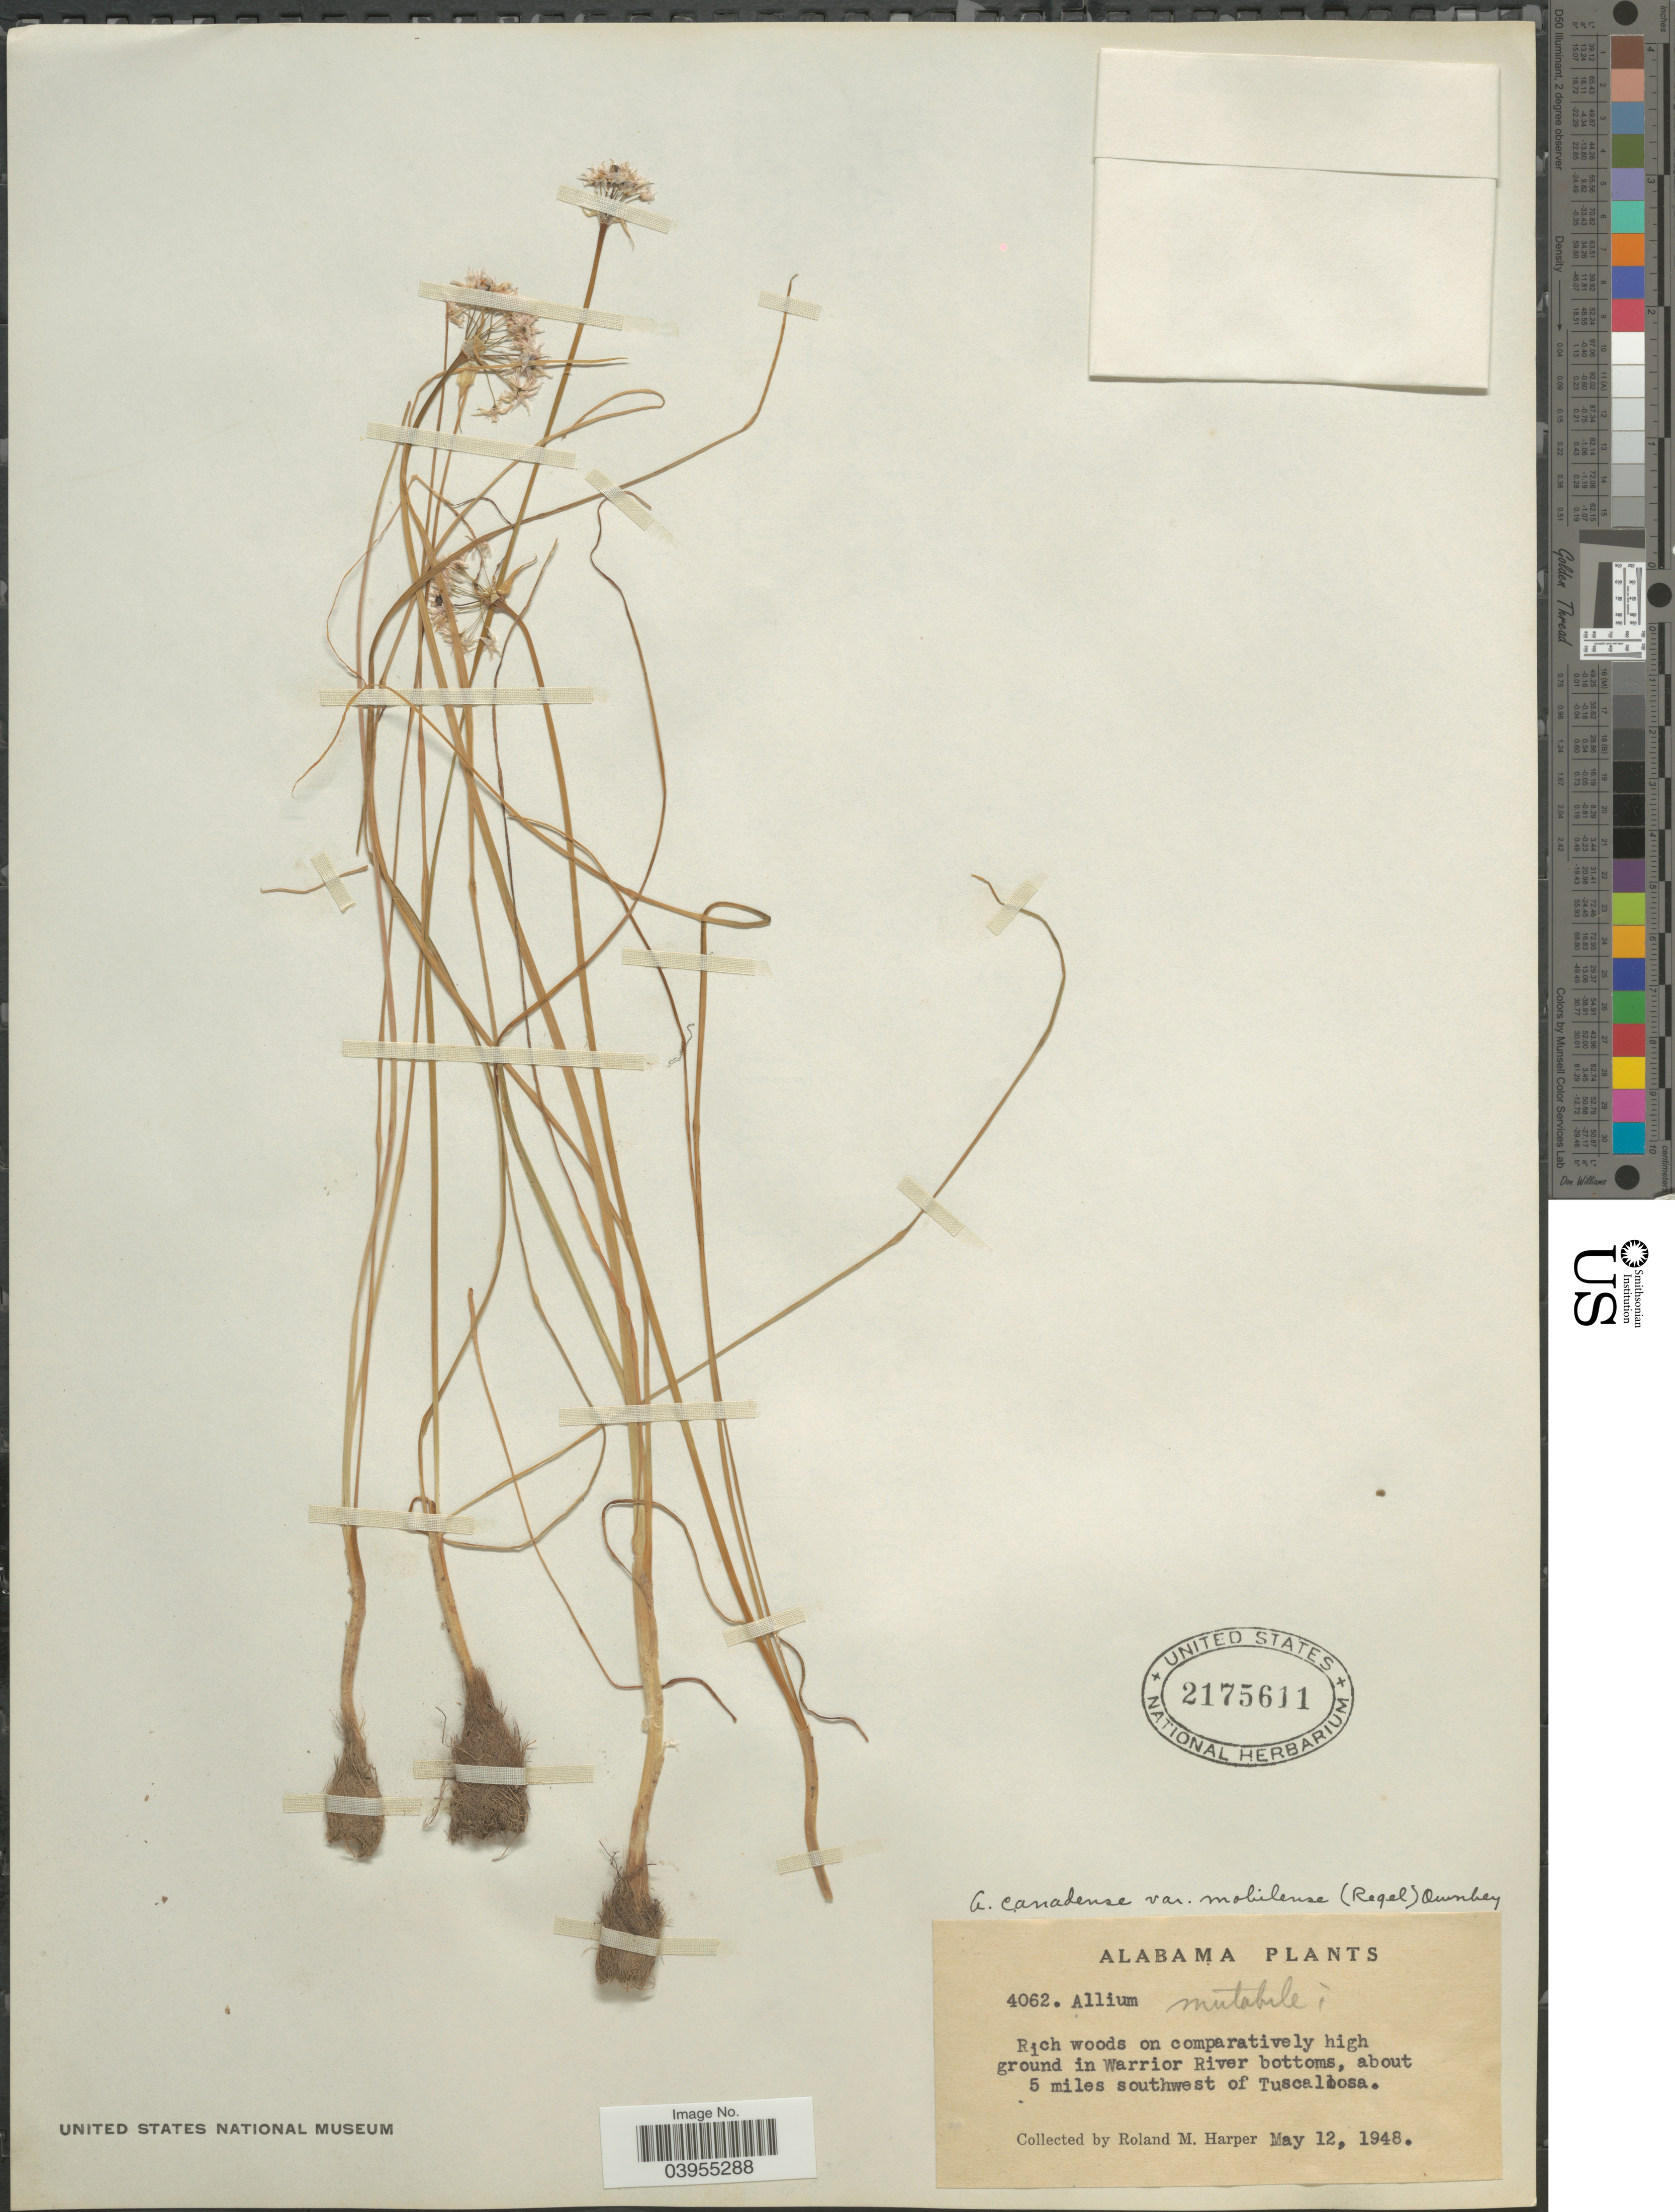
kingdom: Plantae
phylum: Tracheophyta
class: Liliopsida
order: Asparagales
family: Amaryllidaceae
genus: Allium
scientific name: Allium canadense var. mobilense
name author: (Regel) Traub & Ownbey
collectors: R. M. Harper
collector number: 4062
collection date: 1948-05-12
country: United States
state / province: Alabama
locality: In Warrior River bottoms, about 5 miles southwest of Tuscaloosa.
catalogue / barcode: US 2175611